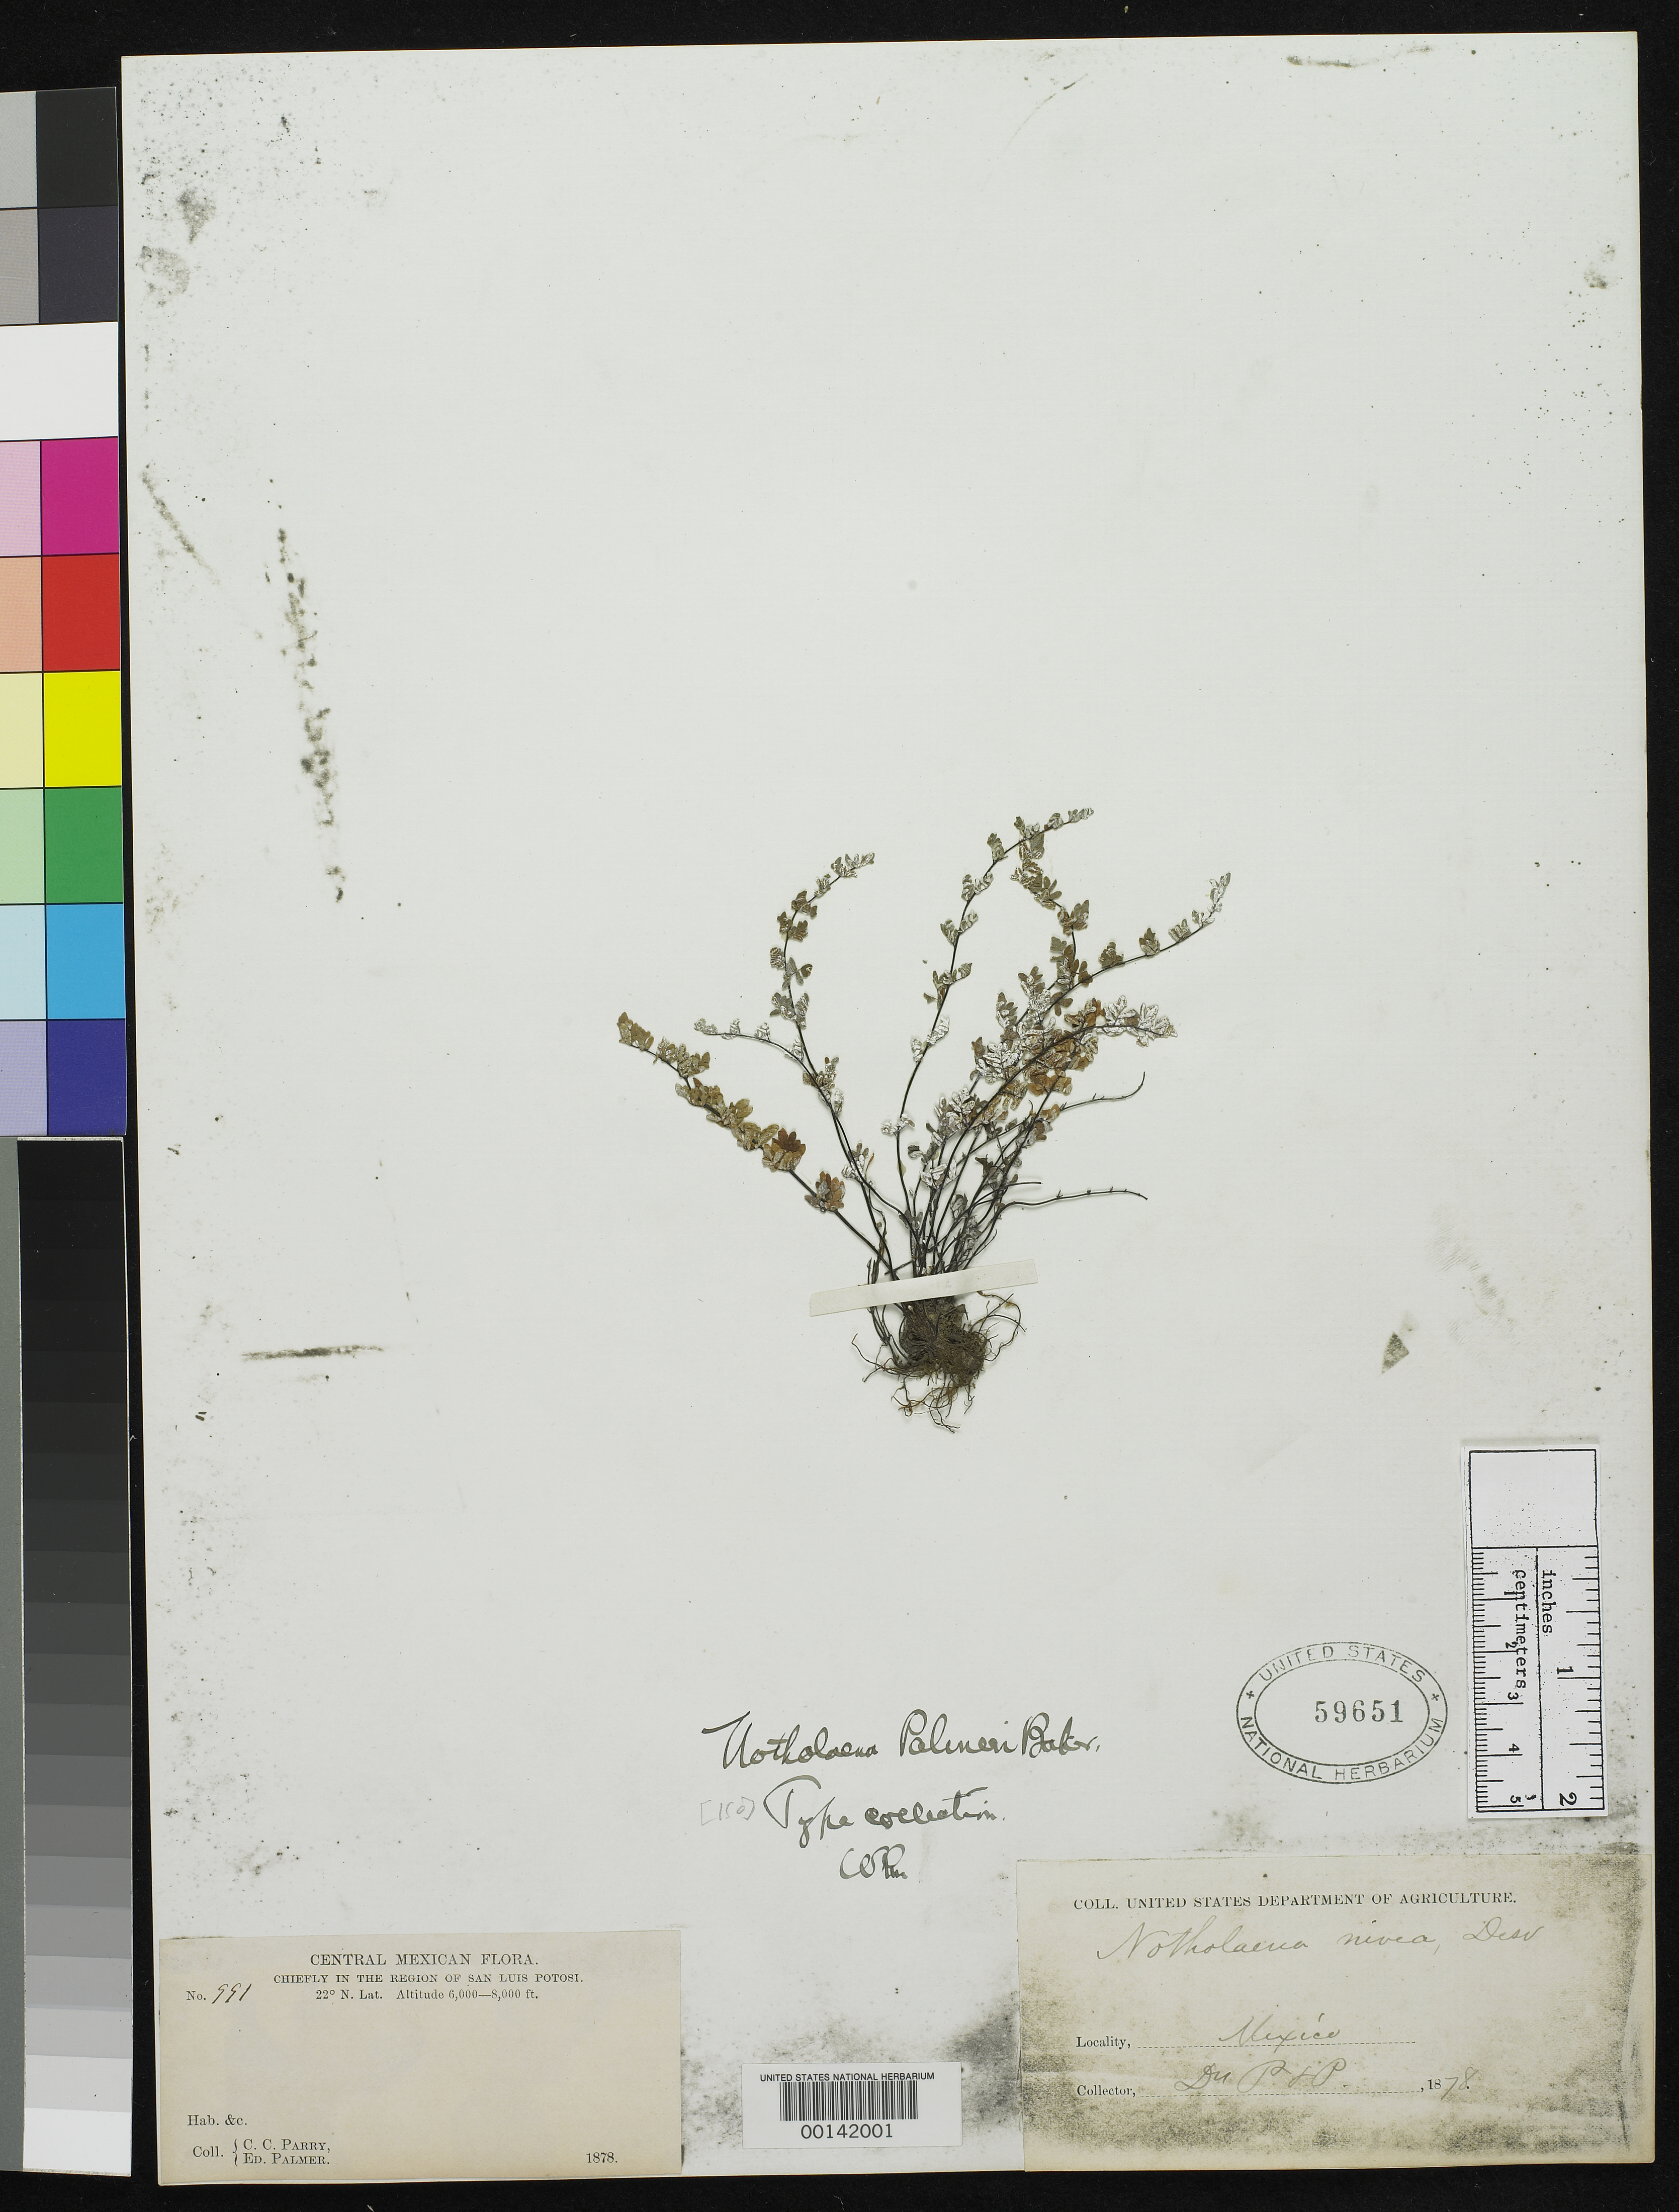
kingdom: Plantae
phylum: Tracheophyta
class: Polypodiopsida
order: Polypodiales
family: Pteridaceae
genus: Notholaena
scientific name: Notholaena palmeri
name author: Baker in Hook.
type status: Isotype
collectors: C. C. Parry & E. Palmer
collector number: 991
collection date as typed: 1878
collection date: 1878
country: Mexico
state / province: San Luis Potosi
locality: Chiefly in region of San Luis Potosi.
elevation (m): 1829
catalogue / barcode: US 59651